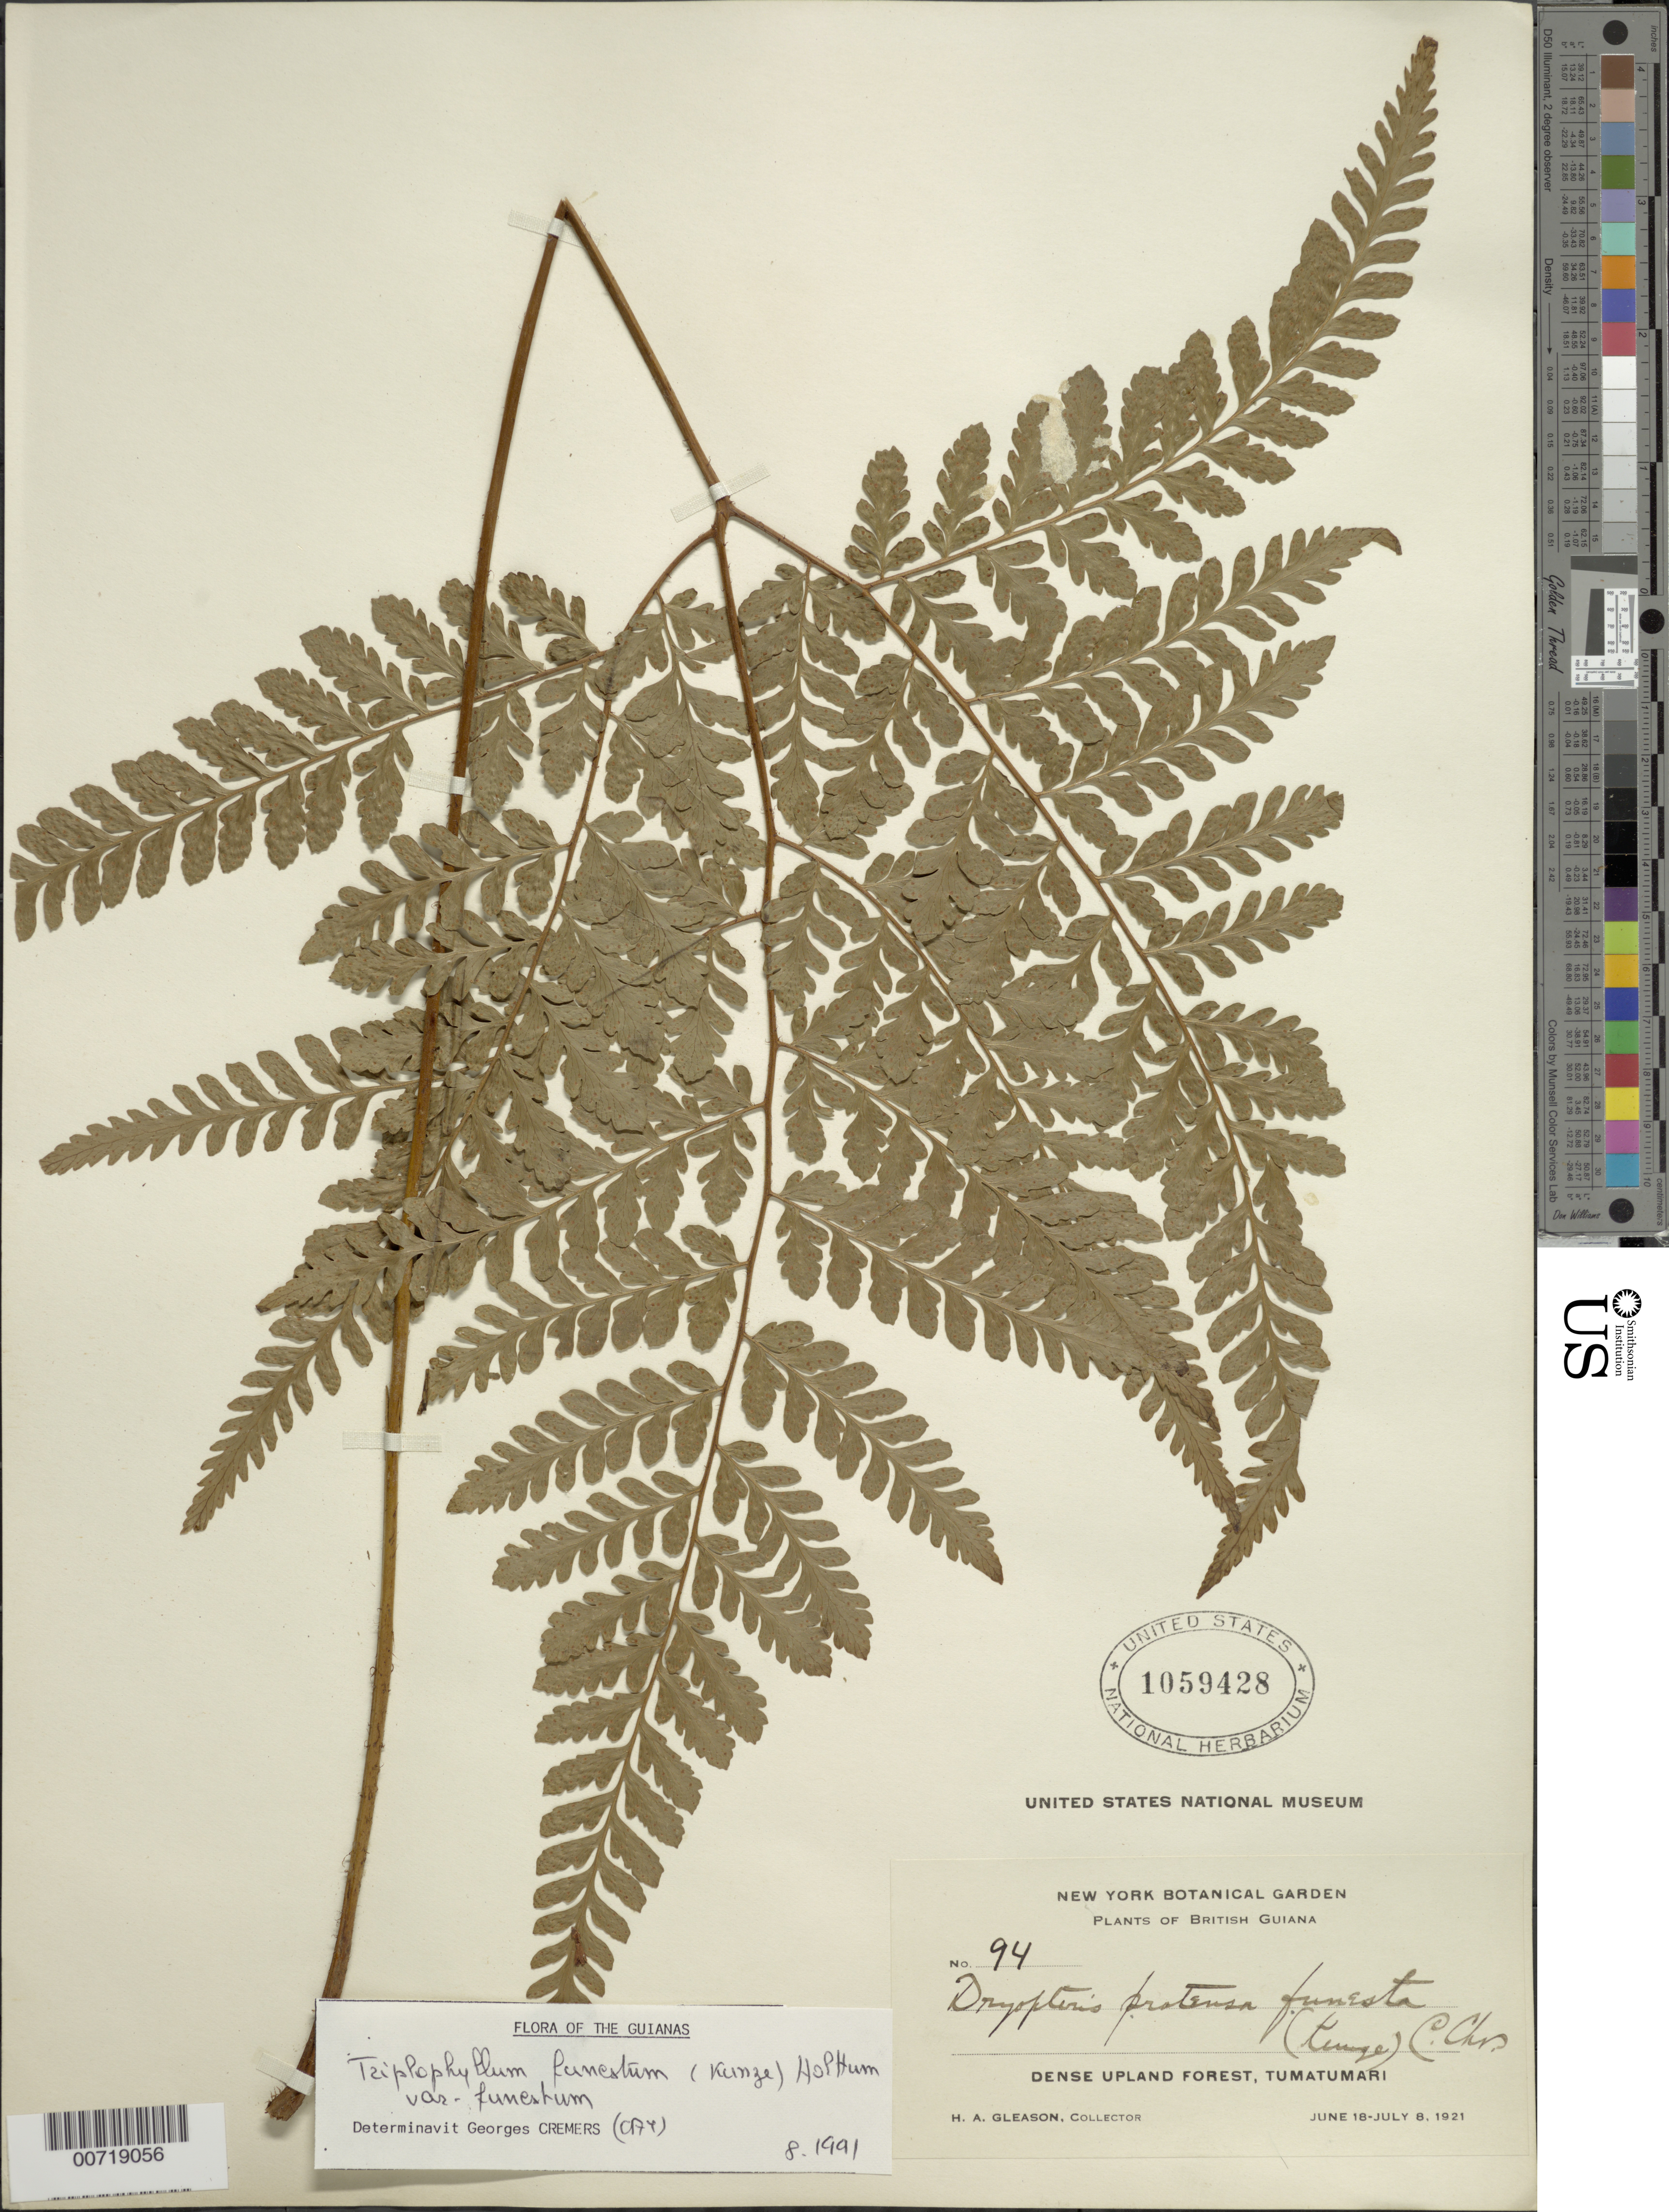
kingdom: Plantae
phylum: Tracheophyta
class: Polypodiopsida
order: Polypodiales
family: Tectariaceae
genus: Triplophyllum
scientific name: Triplophyllum funestum var. funestum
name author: (Kunze) Holttum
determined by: Cremers, Georges A.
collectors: H. A. Gleason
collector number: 94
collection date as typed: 18-Jun-21 to 8-Jul-21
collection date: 1921-06-18/1921-07-08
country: Guyana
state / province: Potaro-Siparuni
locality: Tumatumari Village, Potaro R.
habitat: Dense upland forest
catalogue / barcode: US 1059428